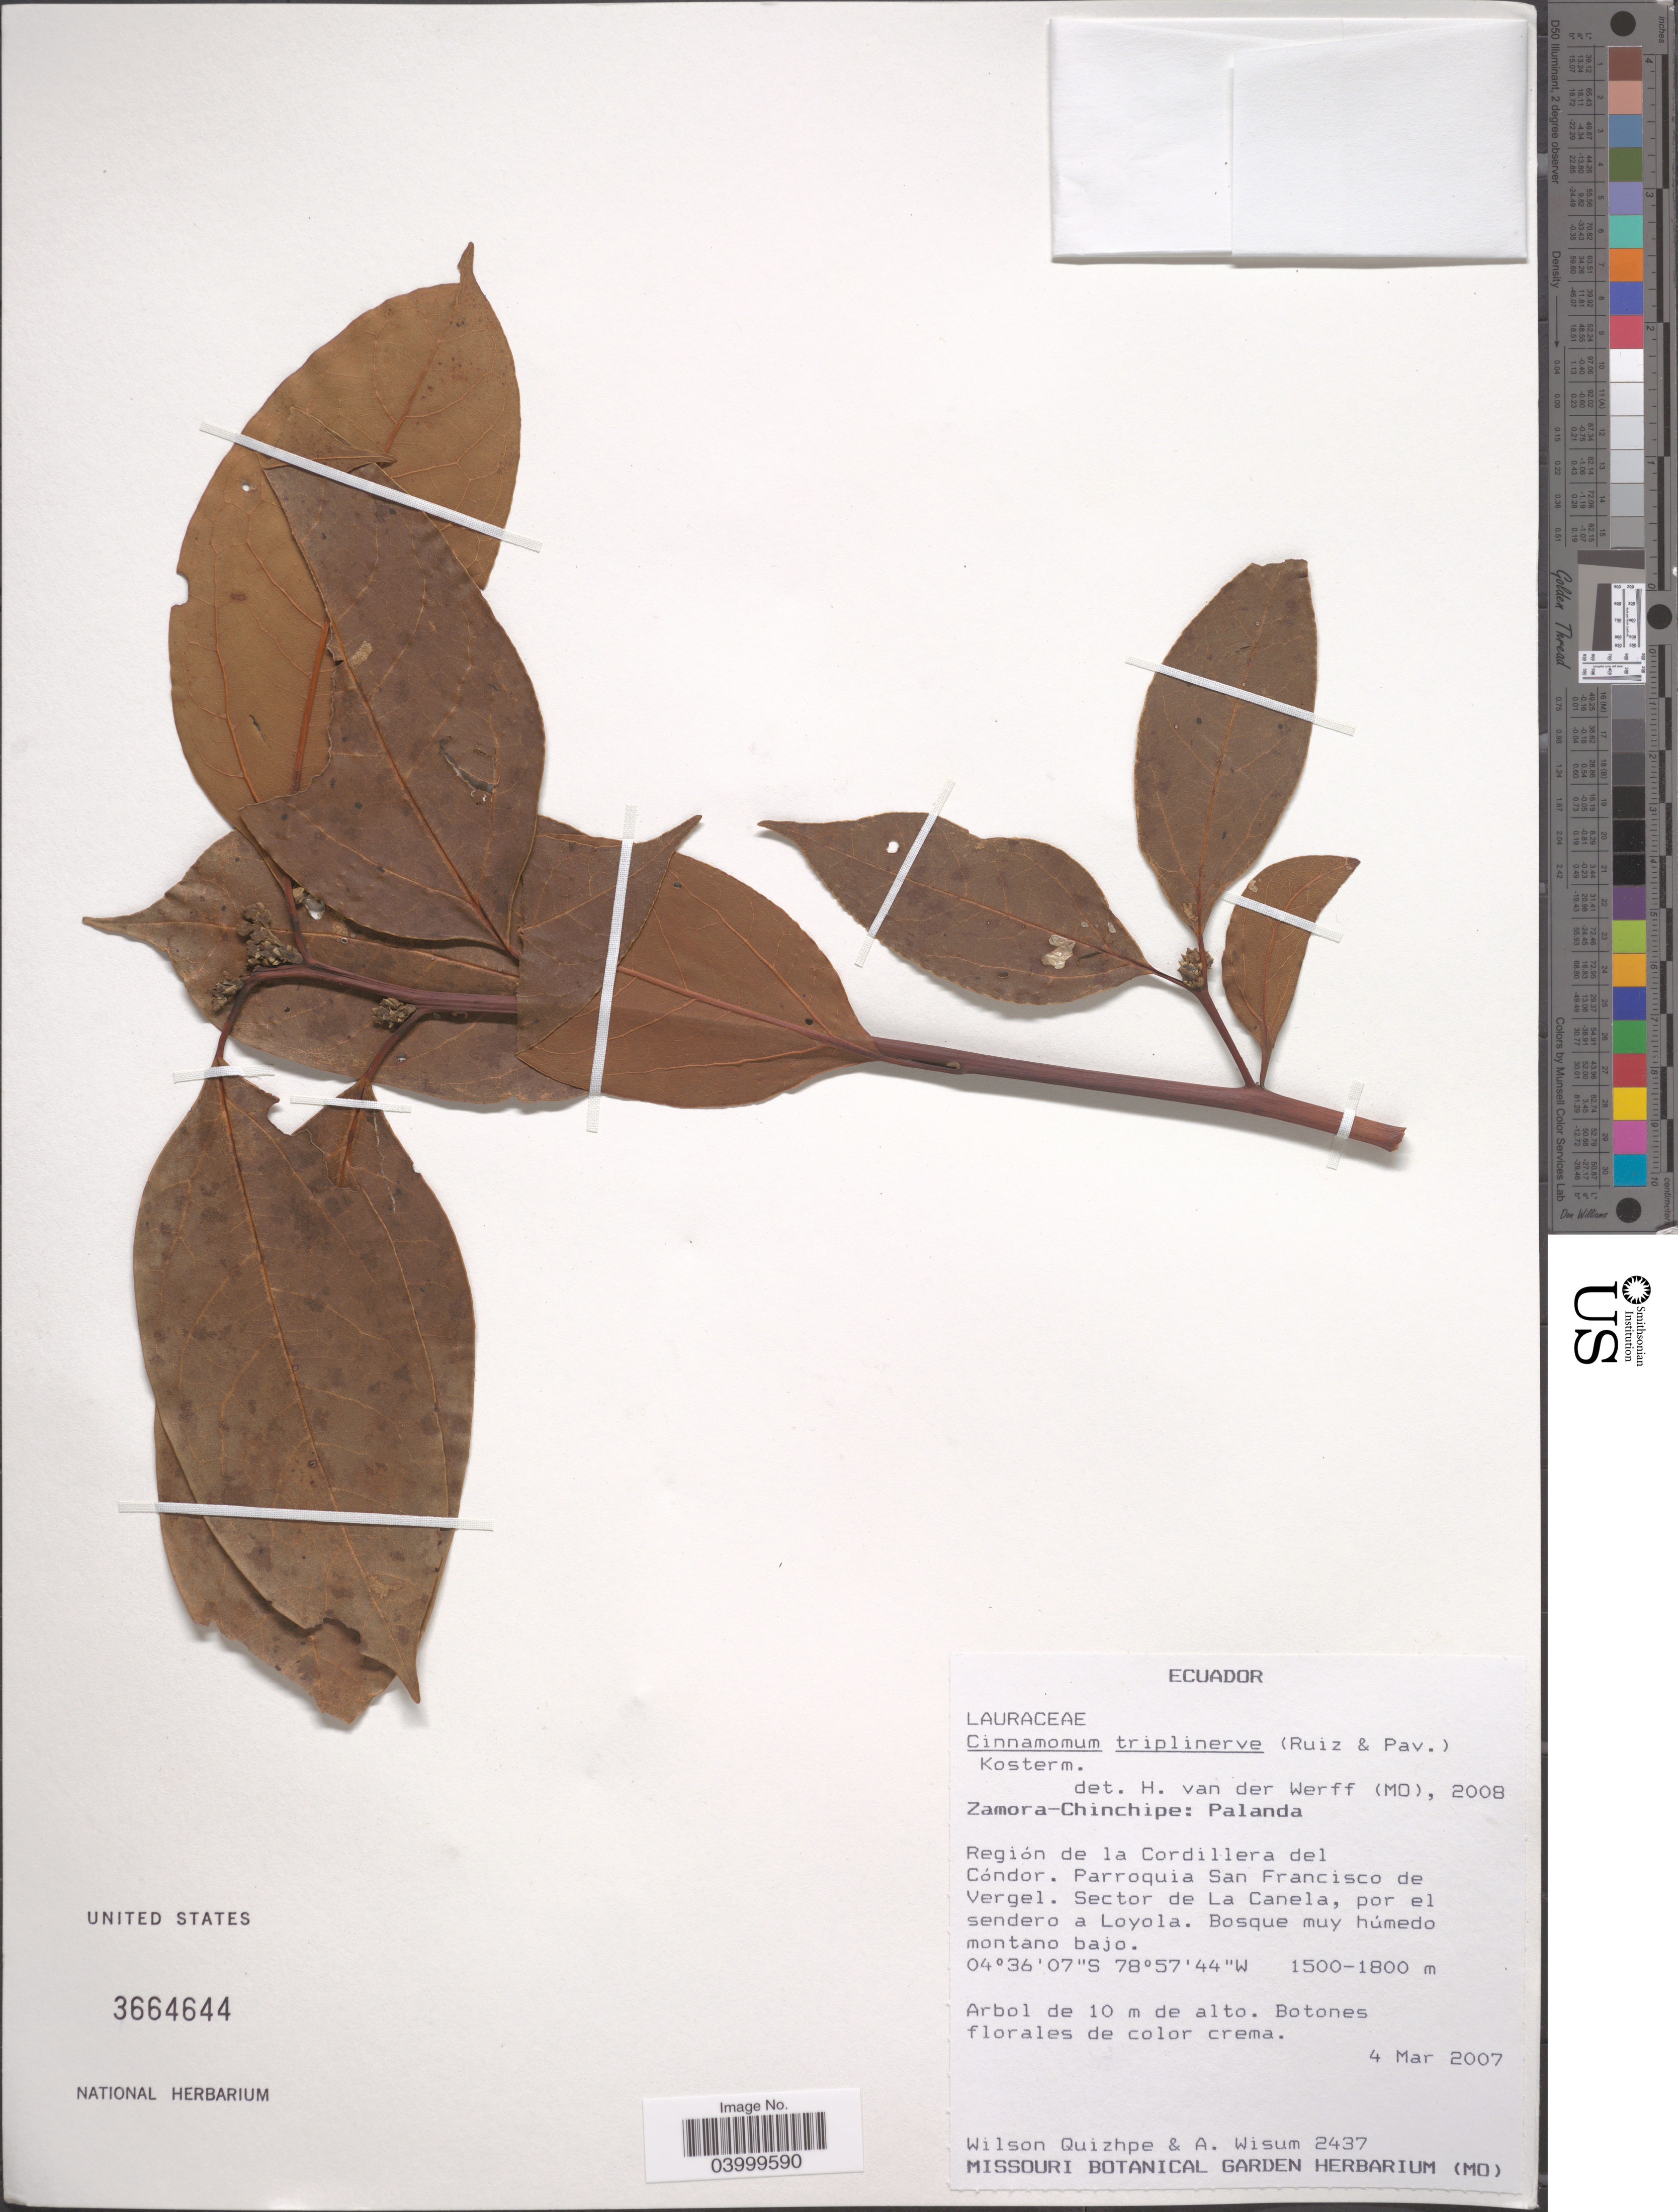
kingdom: Plantae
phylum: Tracheophyta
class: Magnoliopsida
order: Laurales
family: Lauraceae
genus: Cinnamomum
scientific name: Cinnamomum triplinerve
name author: (Ruiz & Pav.) Kosterm.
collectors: W. Quizhpe & A. Wisum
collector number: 2437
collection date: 2007-03-04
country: Ecuador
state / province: Zamora-Chinchipe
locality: Palanda. Región de la Cordillera del Cóndor. Parroquia San Francisco de Vergel. Sector de La Canela, por el sendero a Loyola.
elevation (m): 1500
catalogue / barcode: US 3664644